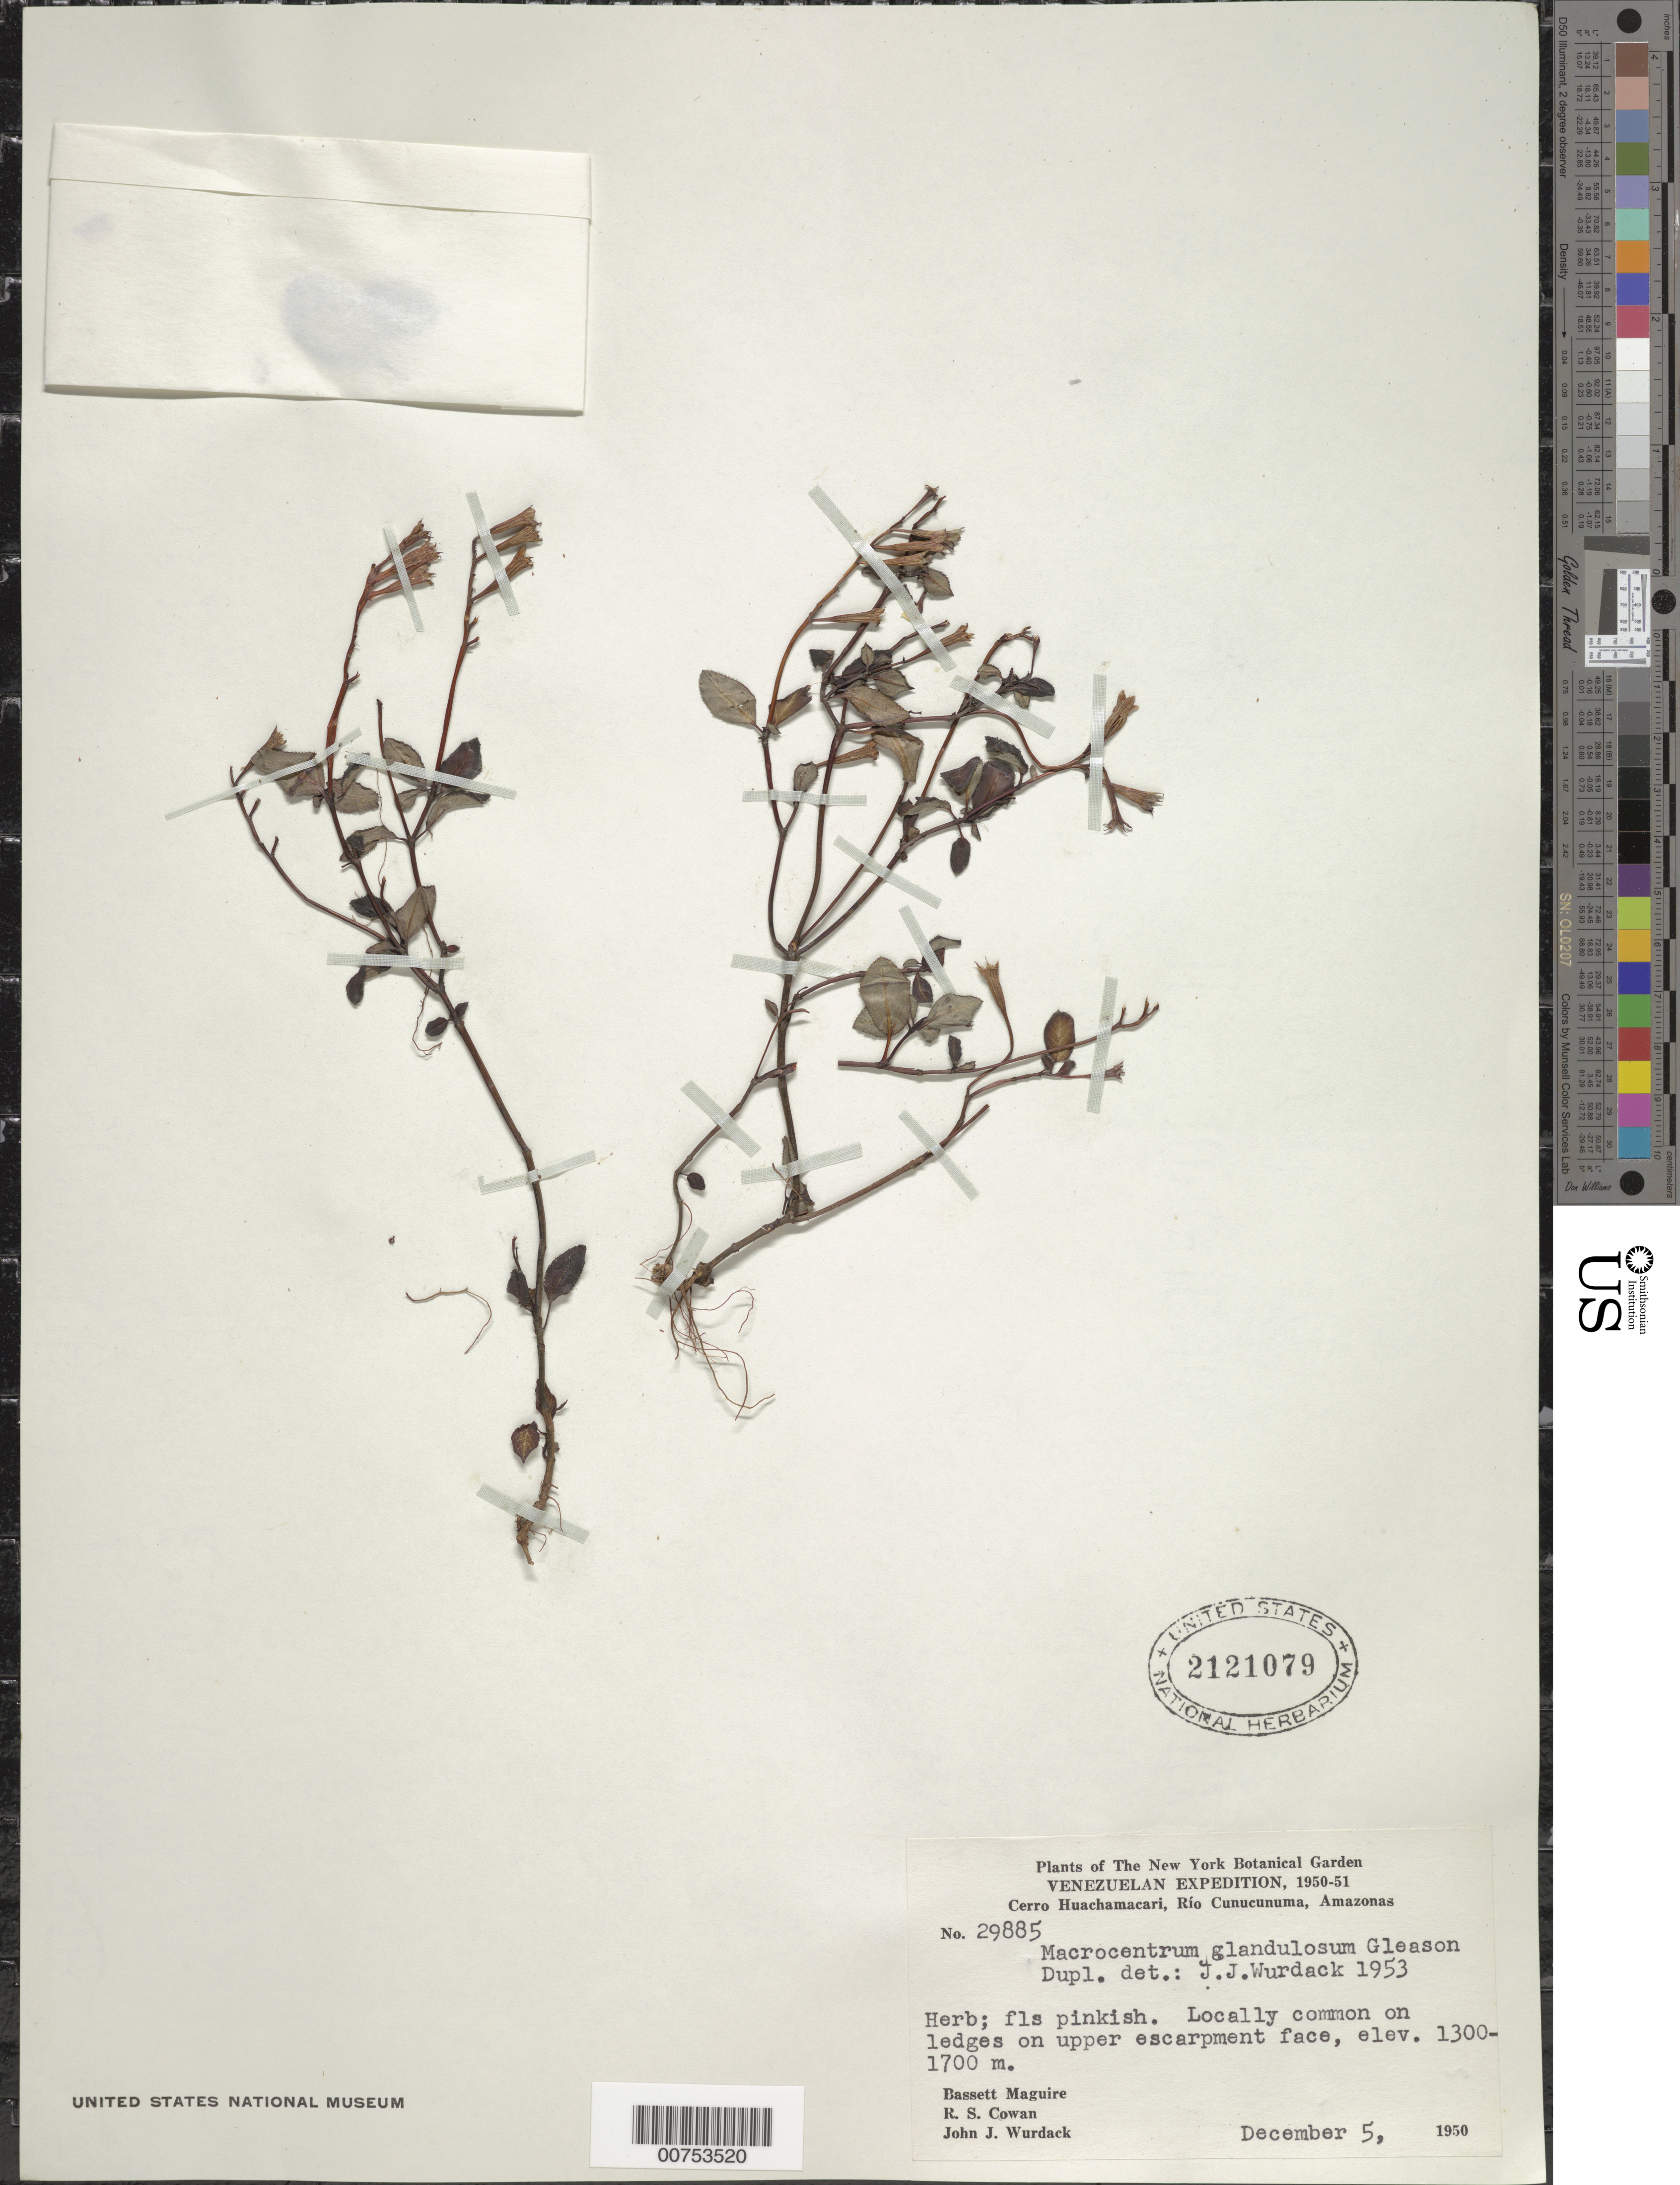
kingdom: Plantae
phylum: Tracheophyta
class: Magnoliopsida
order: Myrtales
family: Melastomataceae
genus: Salpinga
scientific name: Salpinga glandulosa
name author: (Gleason) Wurdack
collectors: B. Maguire, R. S. Cowan & J. J. Wurdack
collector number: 29885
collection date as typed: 5-Dec-50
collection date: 1950-12-05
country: Venezuela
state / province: Amazonas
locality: Cerro Huachamacari, Río Cunucunuma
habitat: On ledges on upper escarpment face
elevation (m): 1700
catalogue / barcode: US 2121079